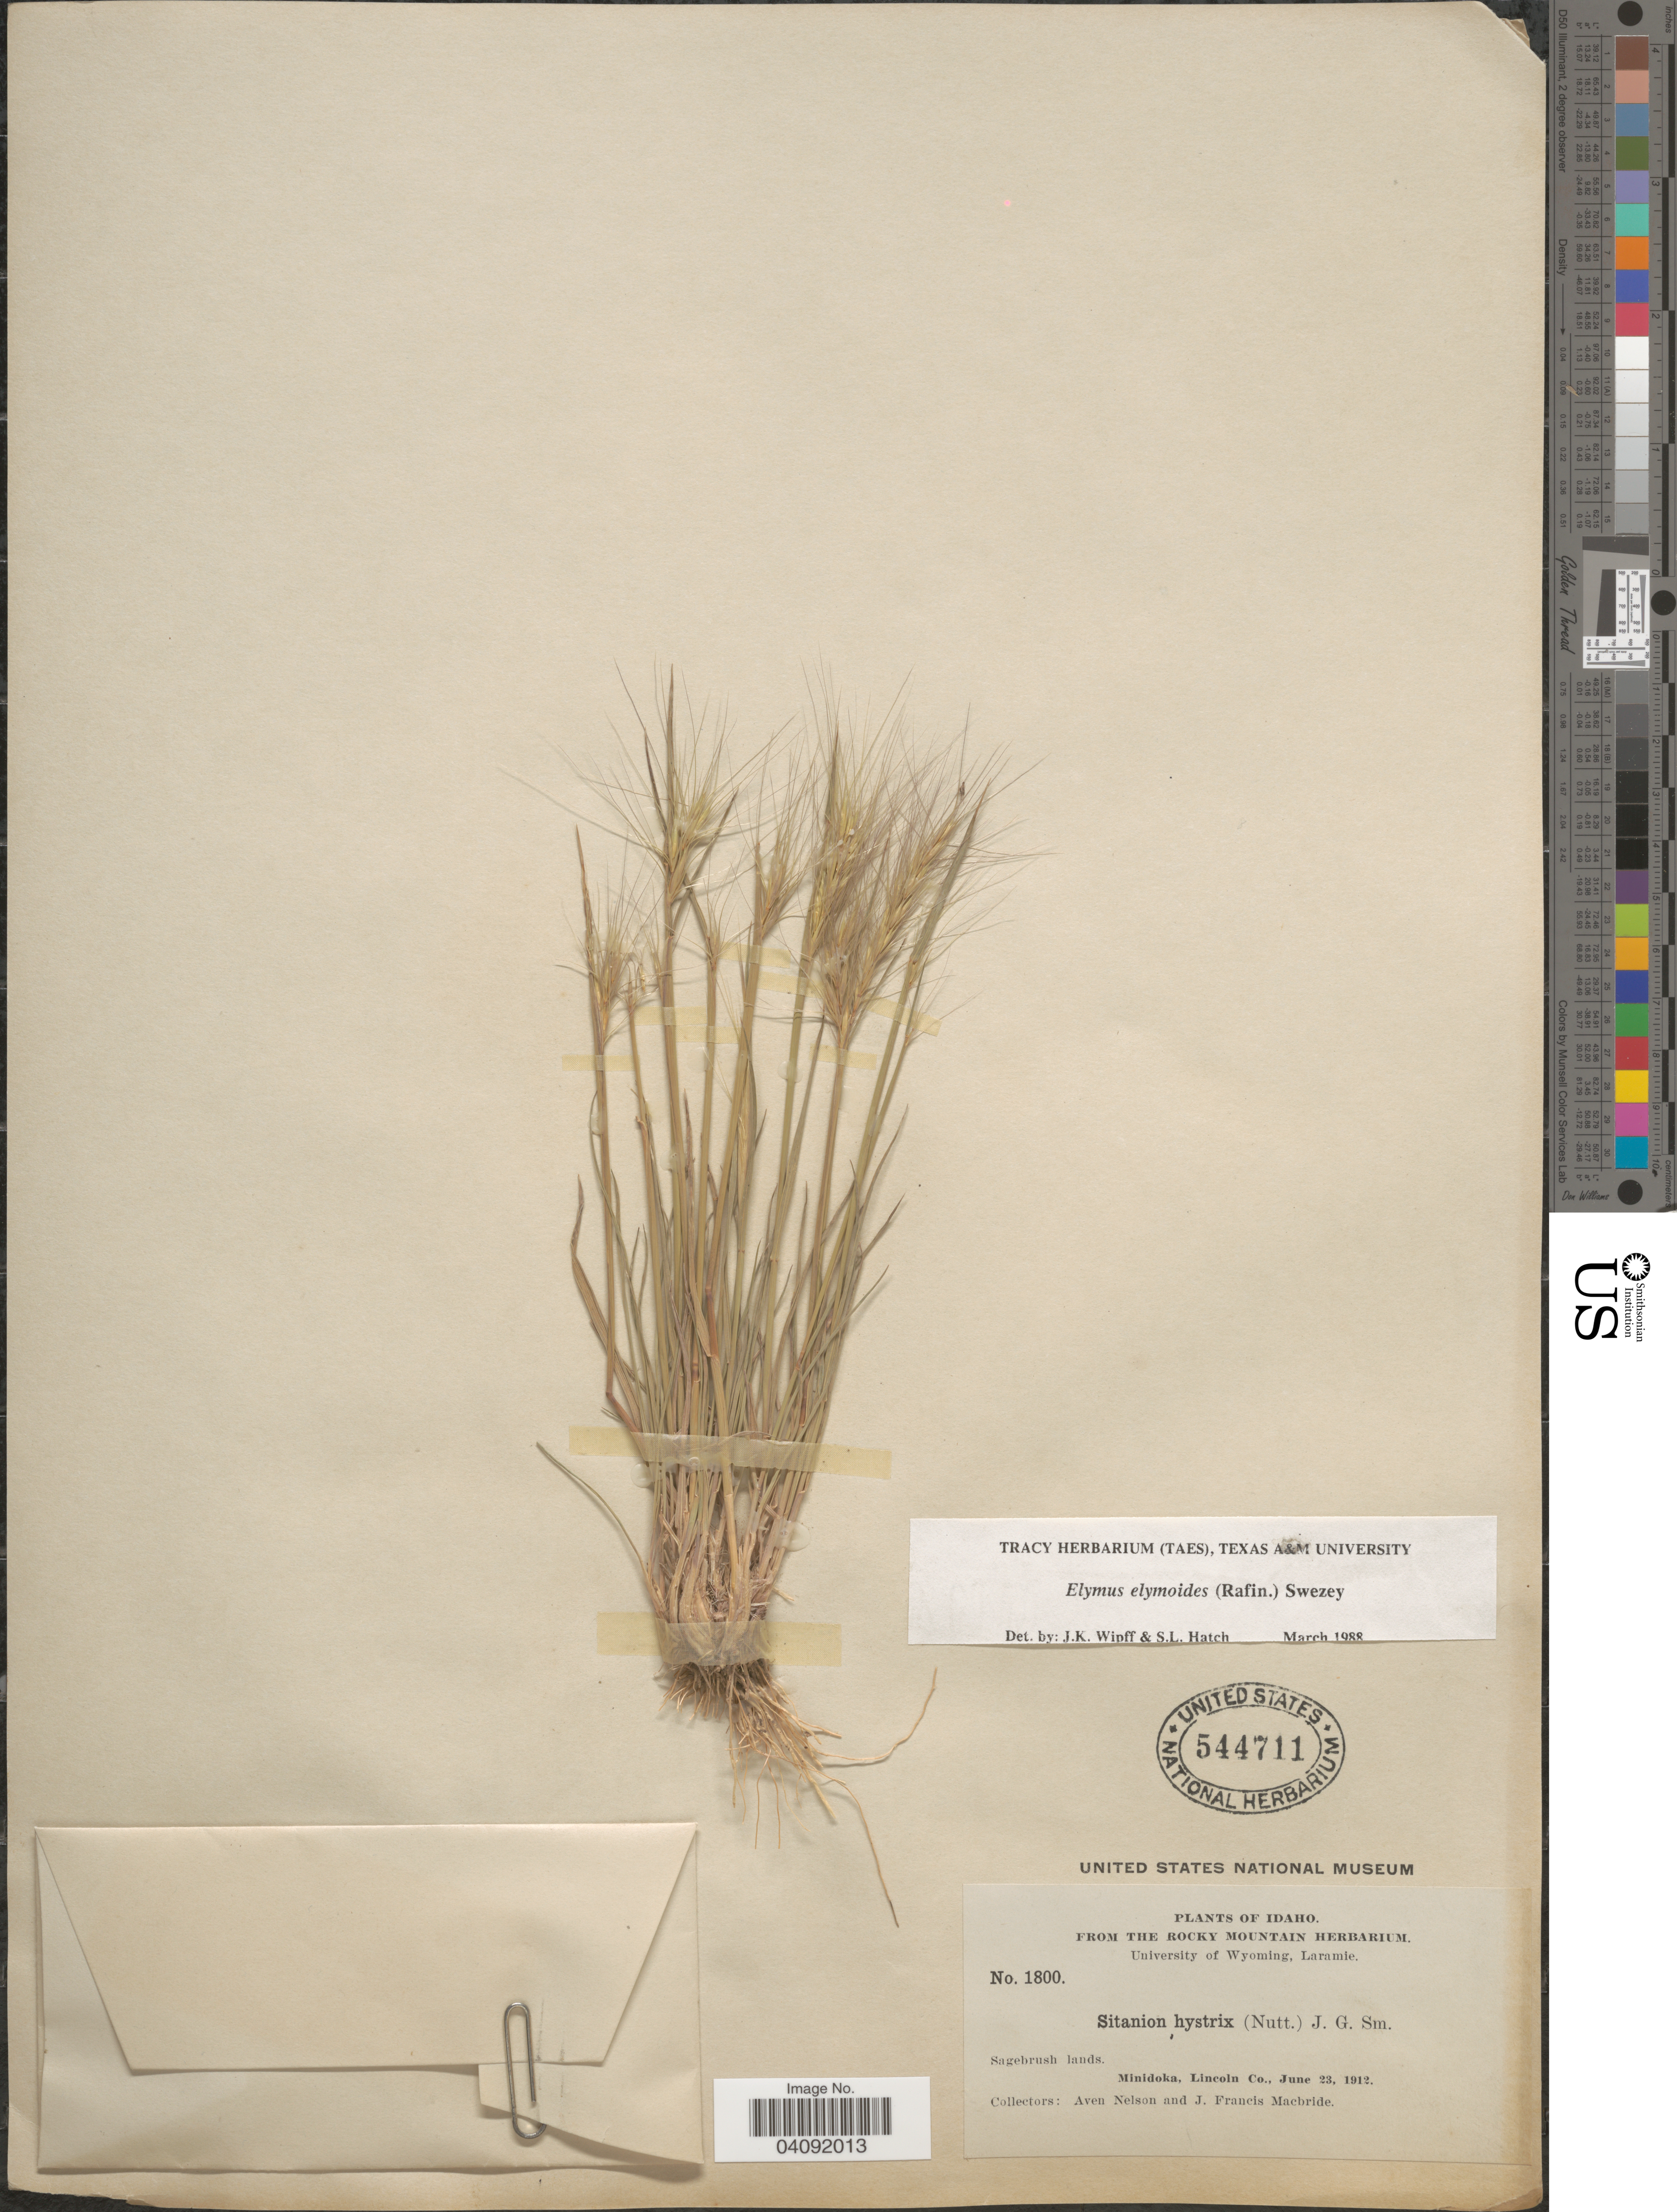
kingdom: Plantae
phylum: Tracheophyta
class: Liliopsida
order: Poales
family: Poaceae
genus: Elymus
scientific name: Elymus elymoides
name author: (Raf.) Swezey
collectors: A. Nelson & J. F. Macbride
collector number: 1800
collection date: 1912-06-23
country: United States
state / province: Idaho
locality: Sagebrush lands. Minidoka, Lincoln Co.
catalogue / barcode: US 544711